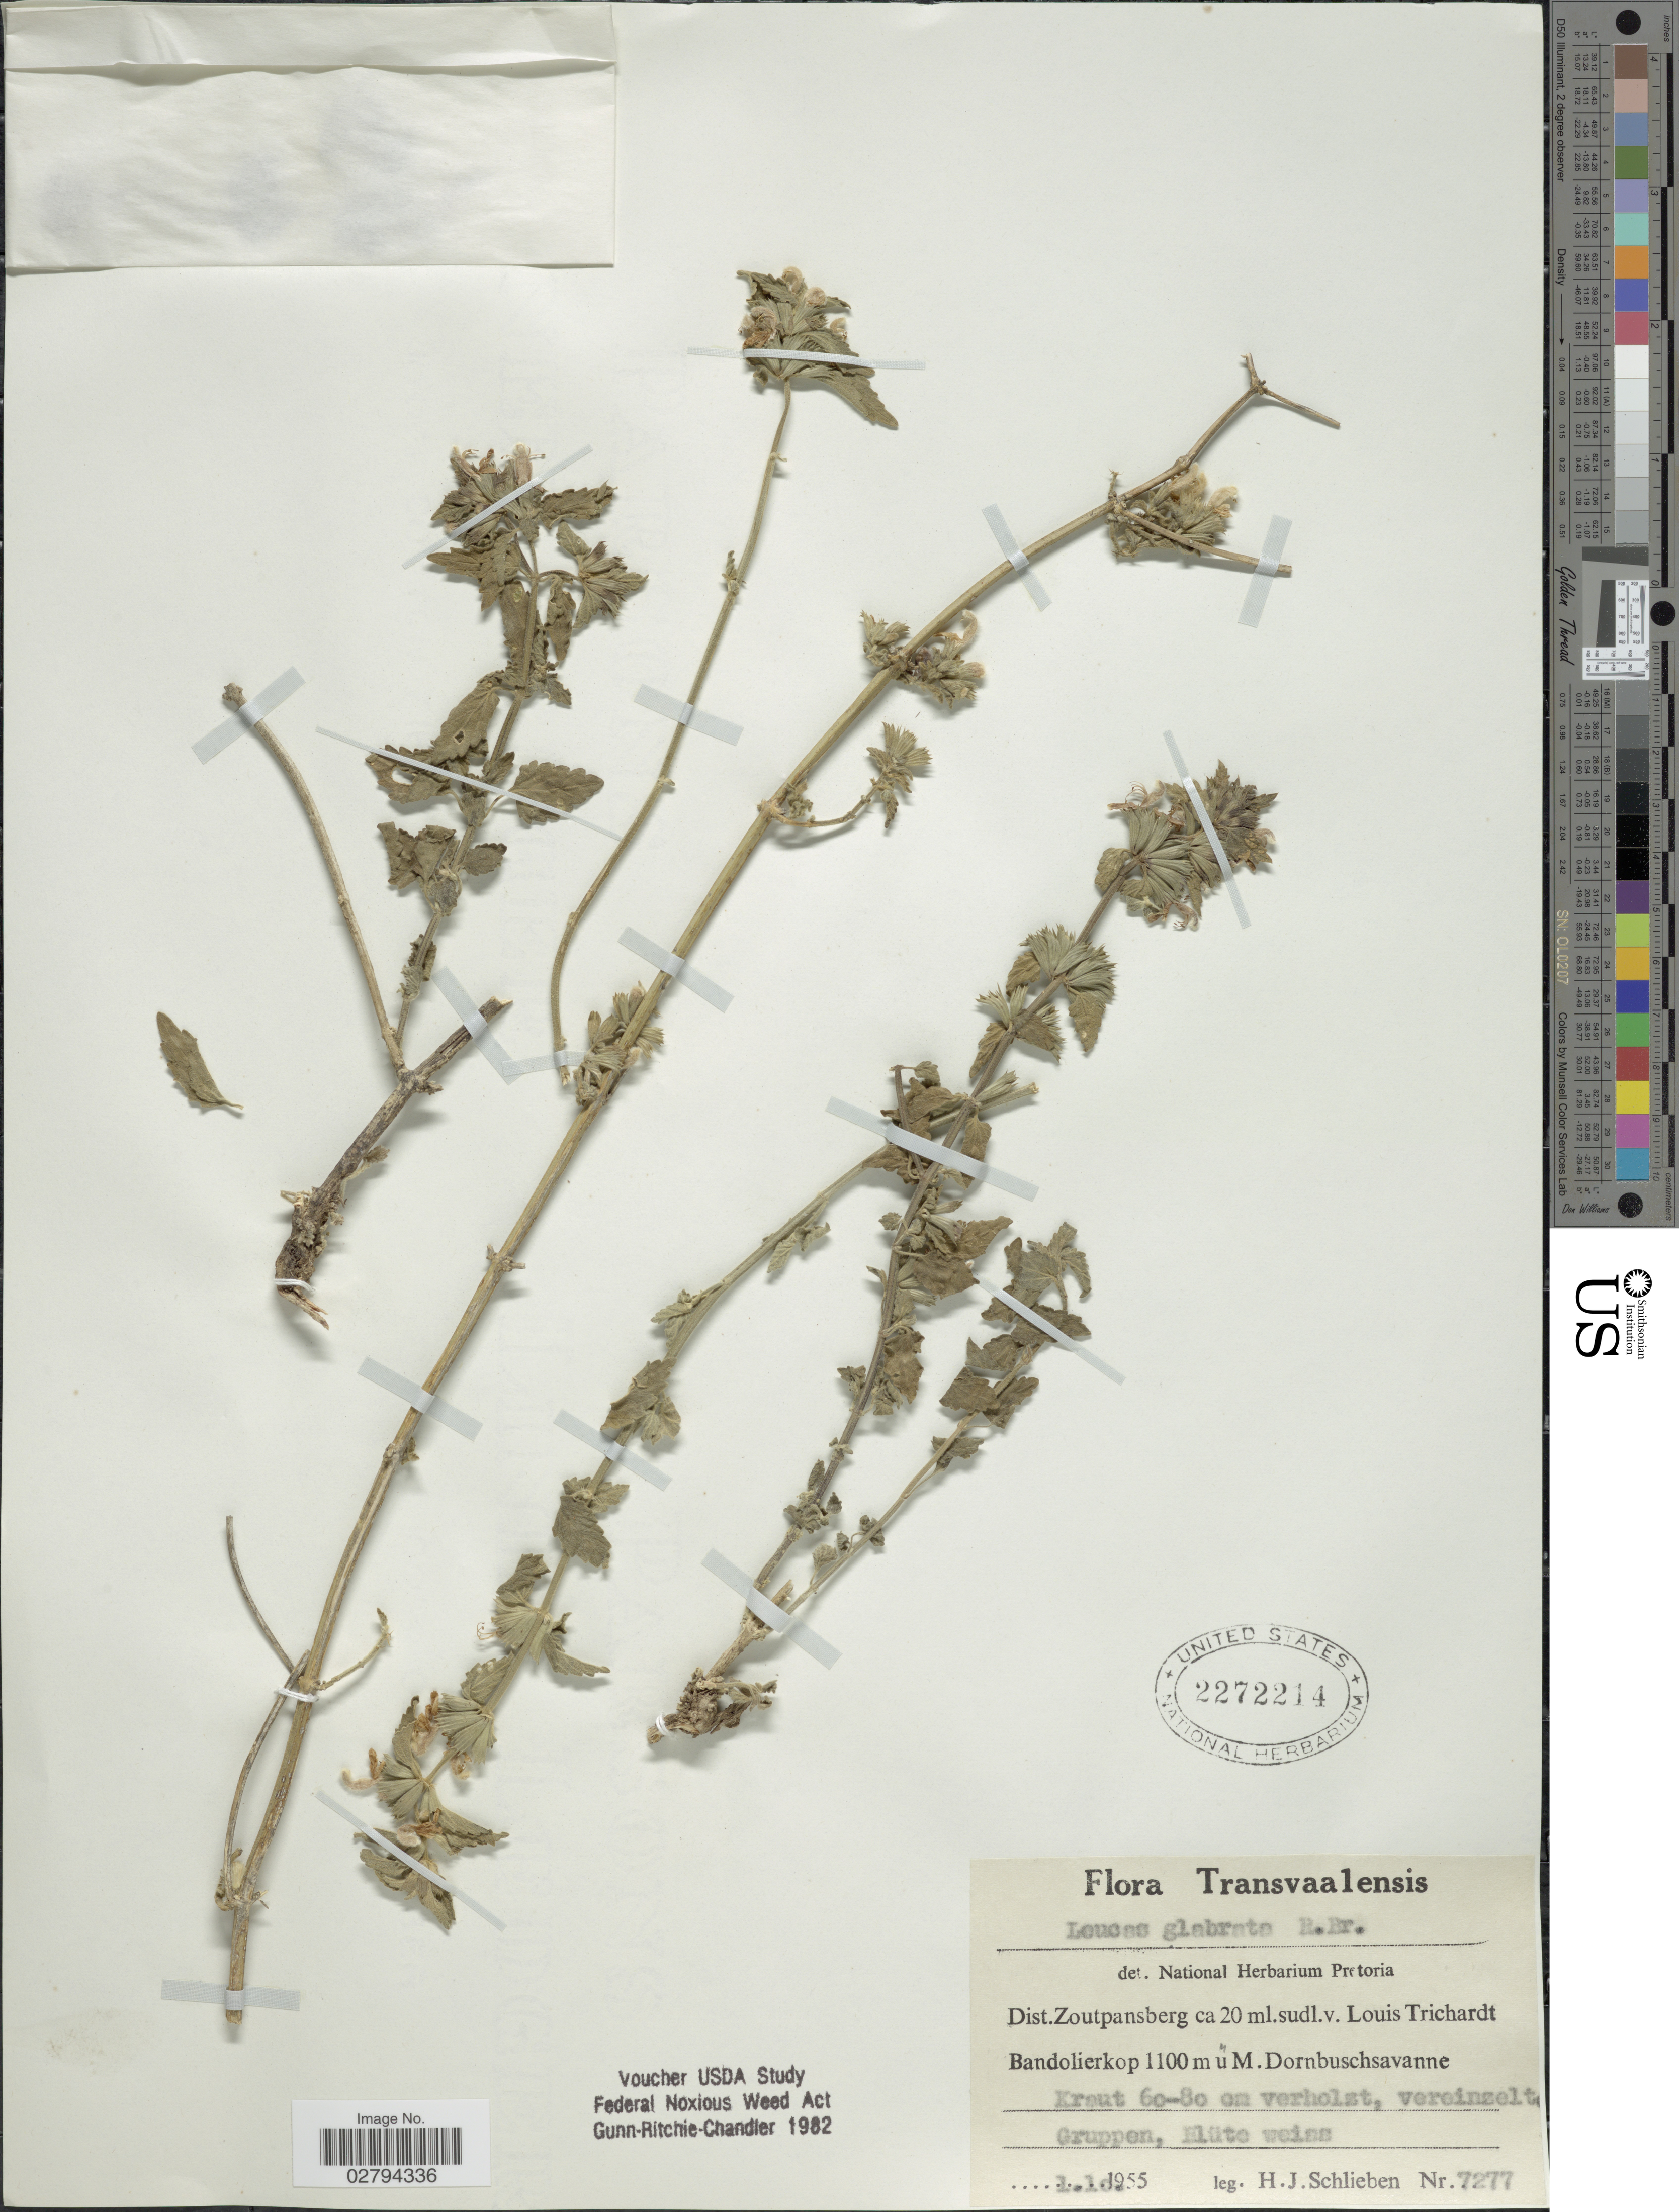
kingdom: Plantae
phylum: Tracheophyta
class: Magnoliopsida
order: Lamiales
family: Lamiaceae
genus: Leucas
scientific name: Leucas glabrata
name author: (Vahl) Sm.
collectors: H. J. Schlieben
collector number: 7277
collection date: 1955-10-01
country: South Africa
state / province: Limpopo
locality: Transvaalensis. Dist. Zoutpansberg ca 20 ml. sudl.v. Louis Trichardt Bandolierkop.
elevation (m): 1100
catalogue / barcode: US 2272214